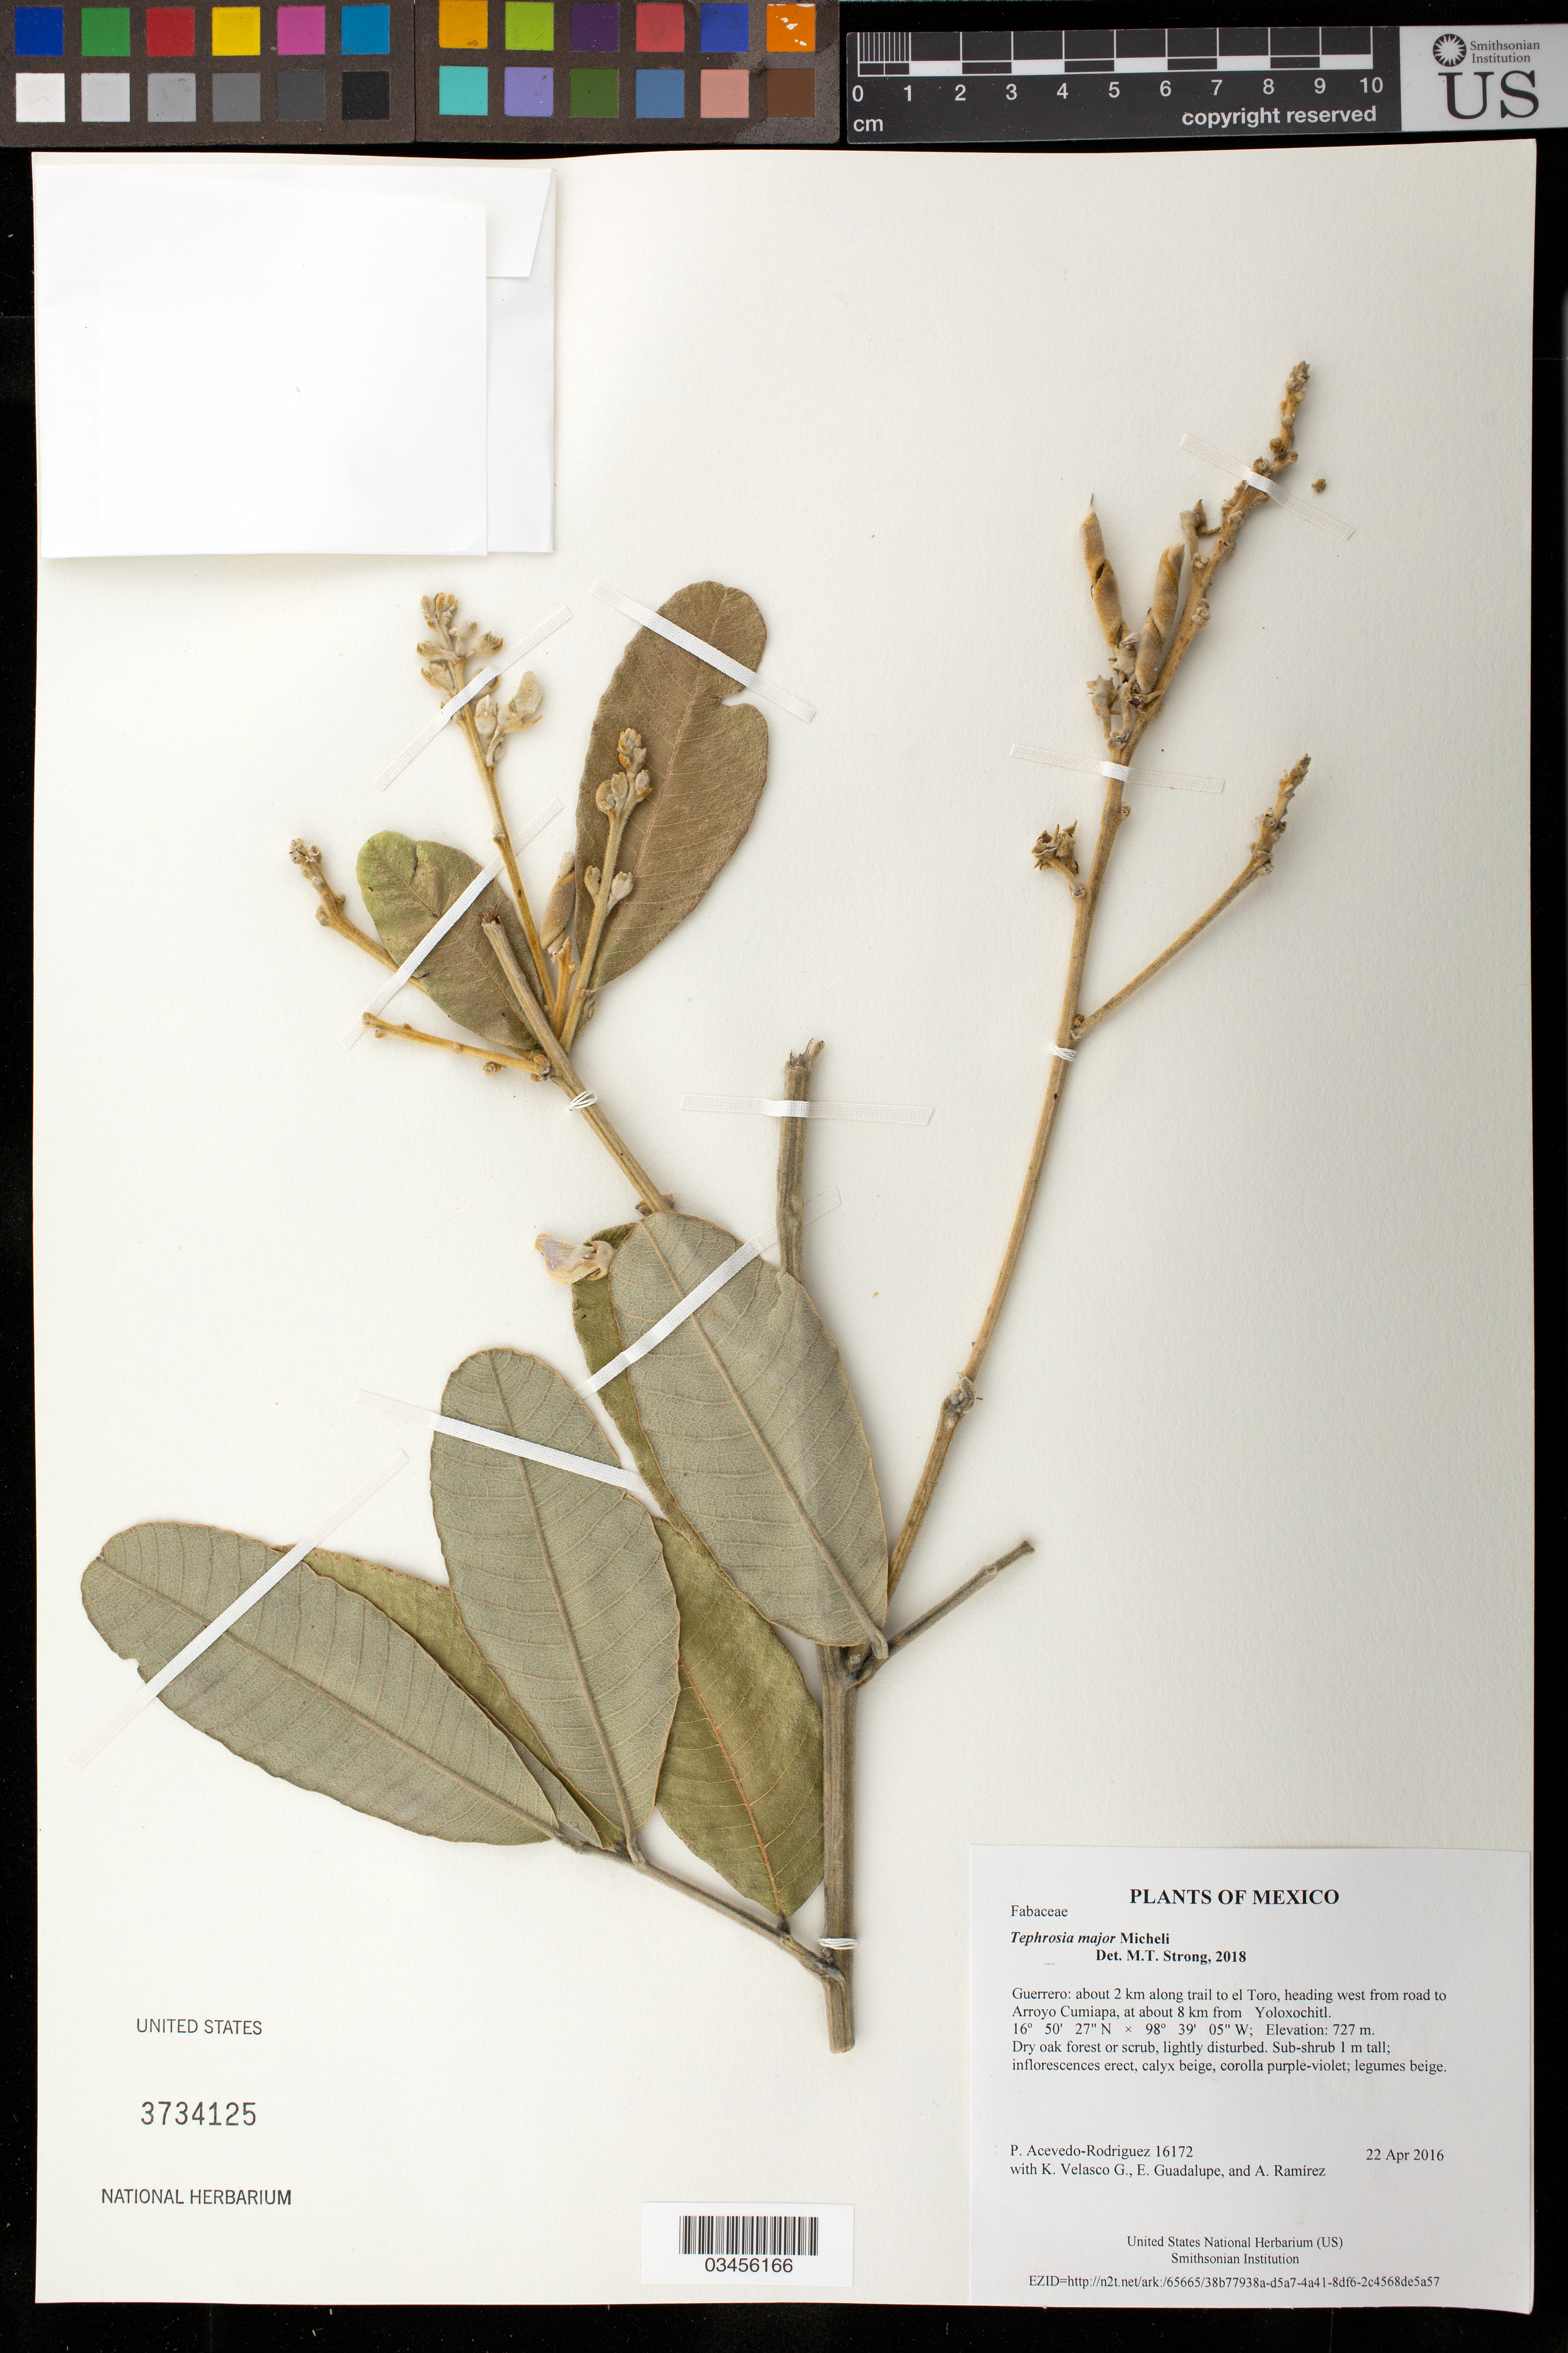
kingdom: Plantae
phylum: Tracheophyta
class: Magnoliopsida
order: Fabales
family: Fabaceae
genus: Tephrosia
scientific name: Tephrosia major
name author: Micheli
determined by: Strong, Mark T., (BOT), Smithsonian Institution - National Museum of Natural History (UNITED STATES)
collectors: P. Acevedo-Rodr., K. Velasco G., E. Guadalupe & A. Ramírez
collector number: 16172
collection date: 2016-04-22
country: Mexico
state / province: Guerrero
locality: about 2 km along trail to el Toro, heading west from road to Arroyo Cumiapa, at about 8 km from Yoloxochitl.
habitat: Dry oak forest or scrub, lightly disturbed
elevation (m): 727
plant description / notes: US, NY, MO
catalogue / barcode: US 3734125